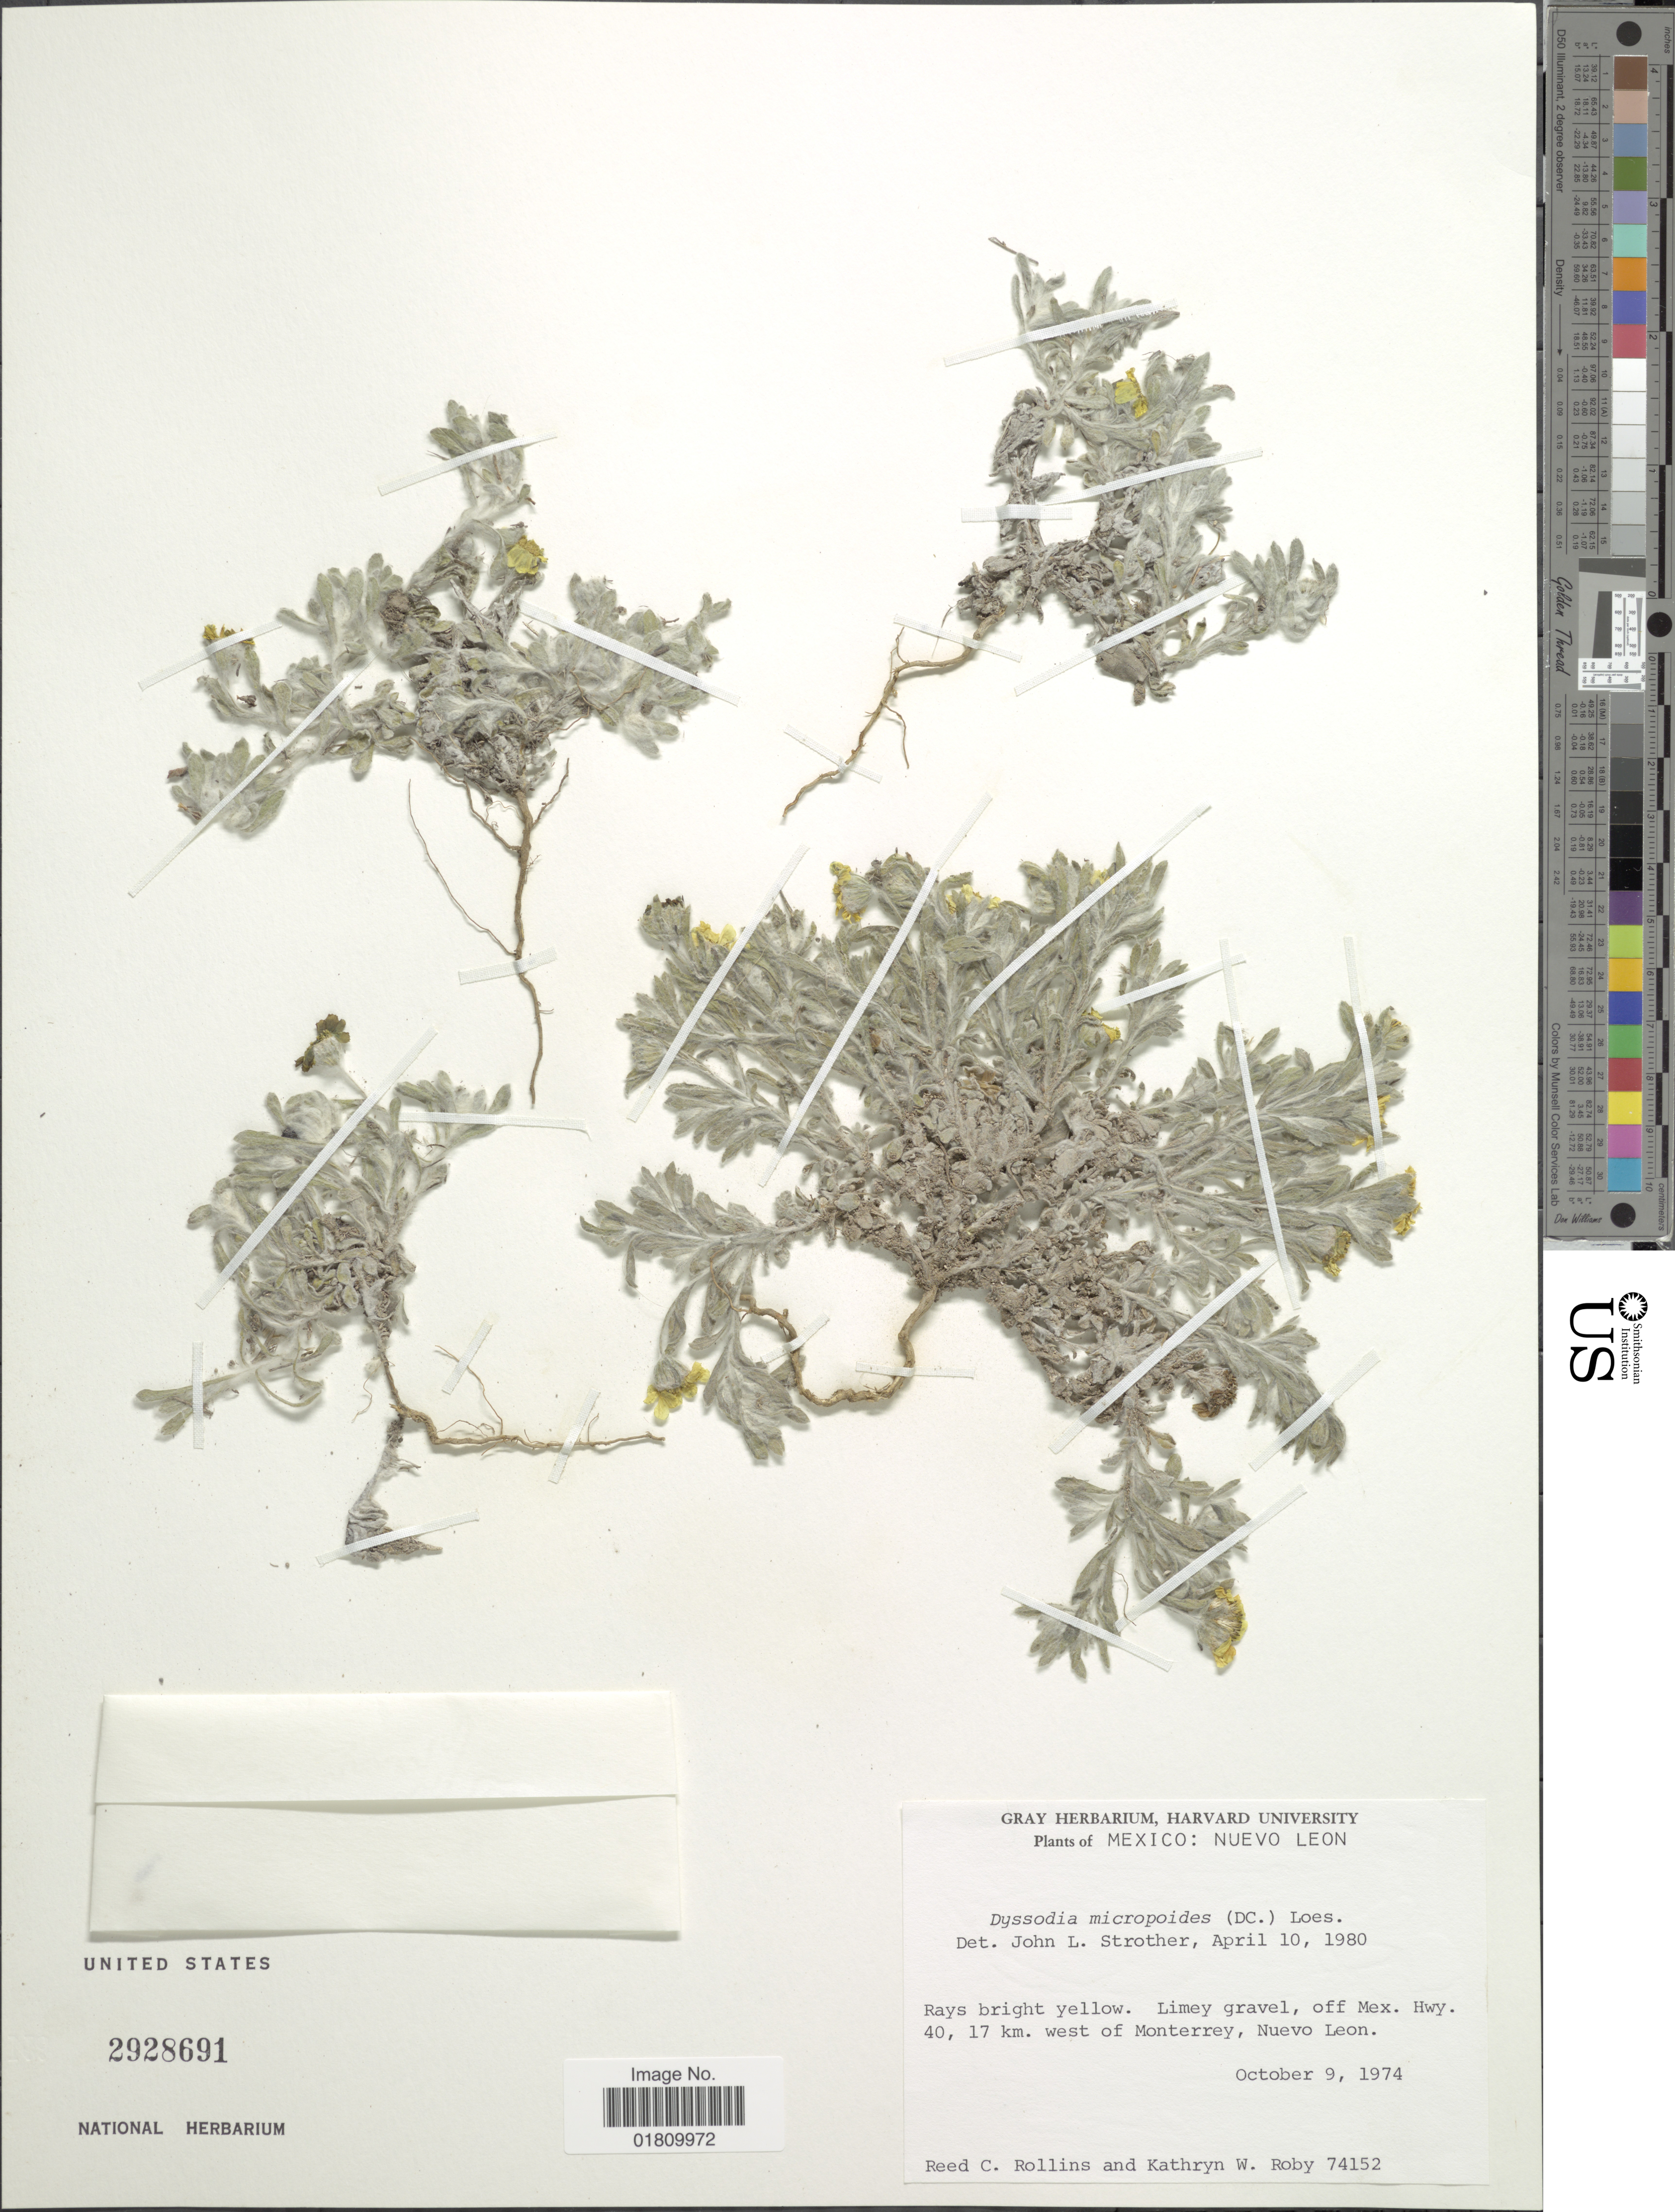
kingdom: Plantae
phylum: Tracheophyta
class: Magnoliopsida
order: Asterales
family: Asteraceae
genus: Thymophylla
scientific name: Thymophylla micropoides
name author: (DC.) Strother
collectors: R. C. Rollins & K. W. Roby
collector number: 74152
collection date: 1974-10-09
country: Mexico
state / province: Nuevo León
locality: Limey gravel, off Mex. Hwy. 40, 17 km. west of Monterrey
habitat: limey gravel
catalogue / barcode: US 2928691